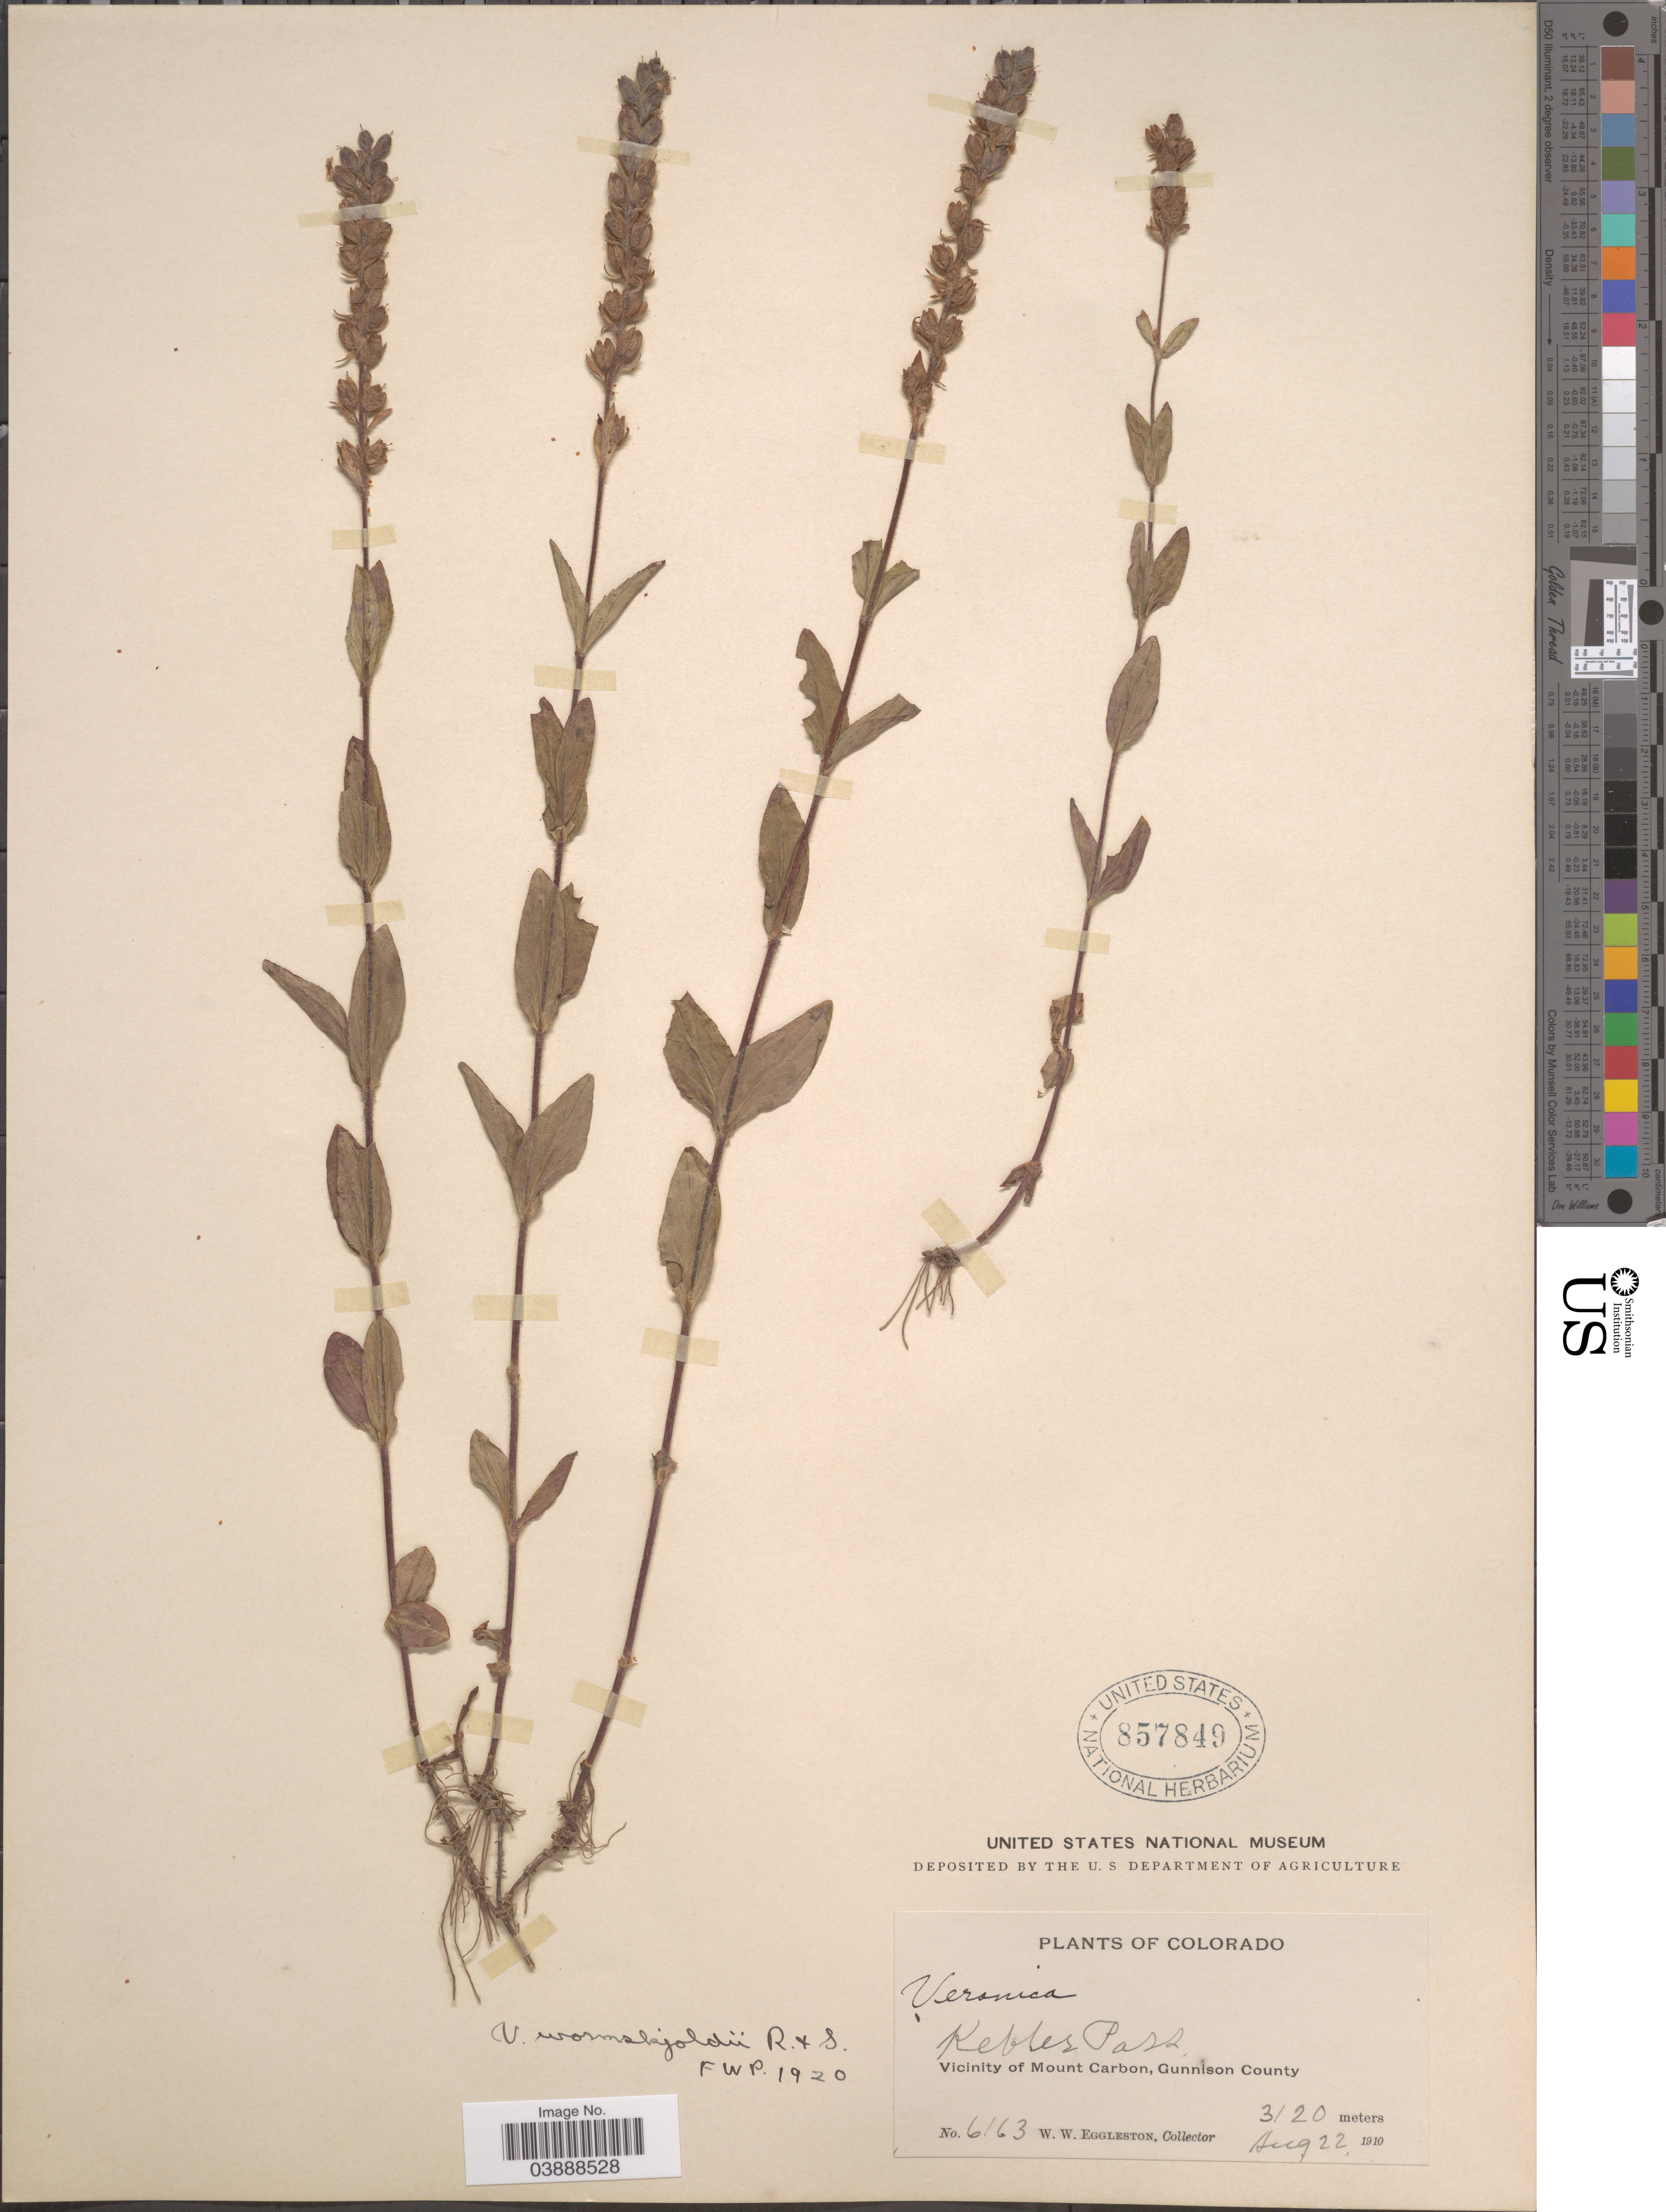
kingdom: Plantae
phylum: Tracheophyta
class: Magnoliopsida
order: Lamiales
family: Plantaginaceae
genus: Veronica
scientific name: Veronica wormskjoldii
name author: Roem. & Schult.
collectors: W. W. Eggleston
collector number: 6163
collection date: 1910-08-22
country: United States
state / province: Colorado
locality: Kebler Pass. Vicinity of Mount Carbon, Gunnison County.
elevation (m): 3120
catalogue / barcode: US 857849